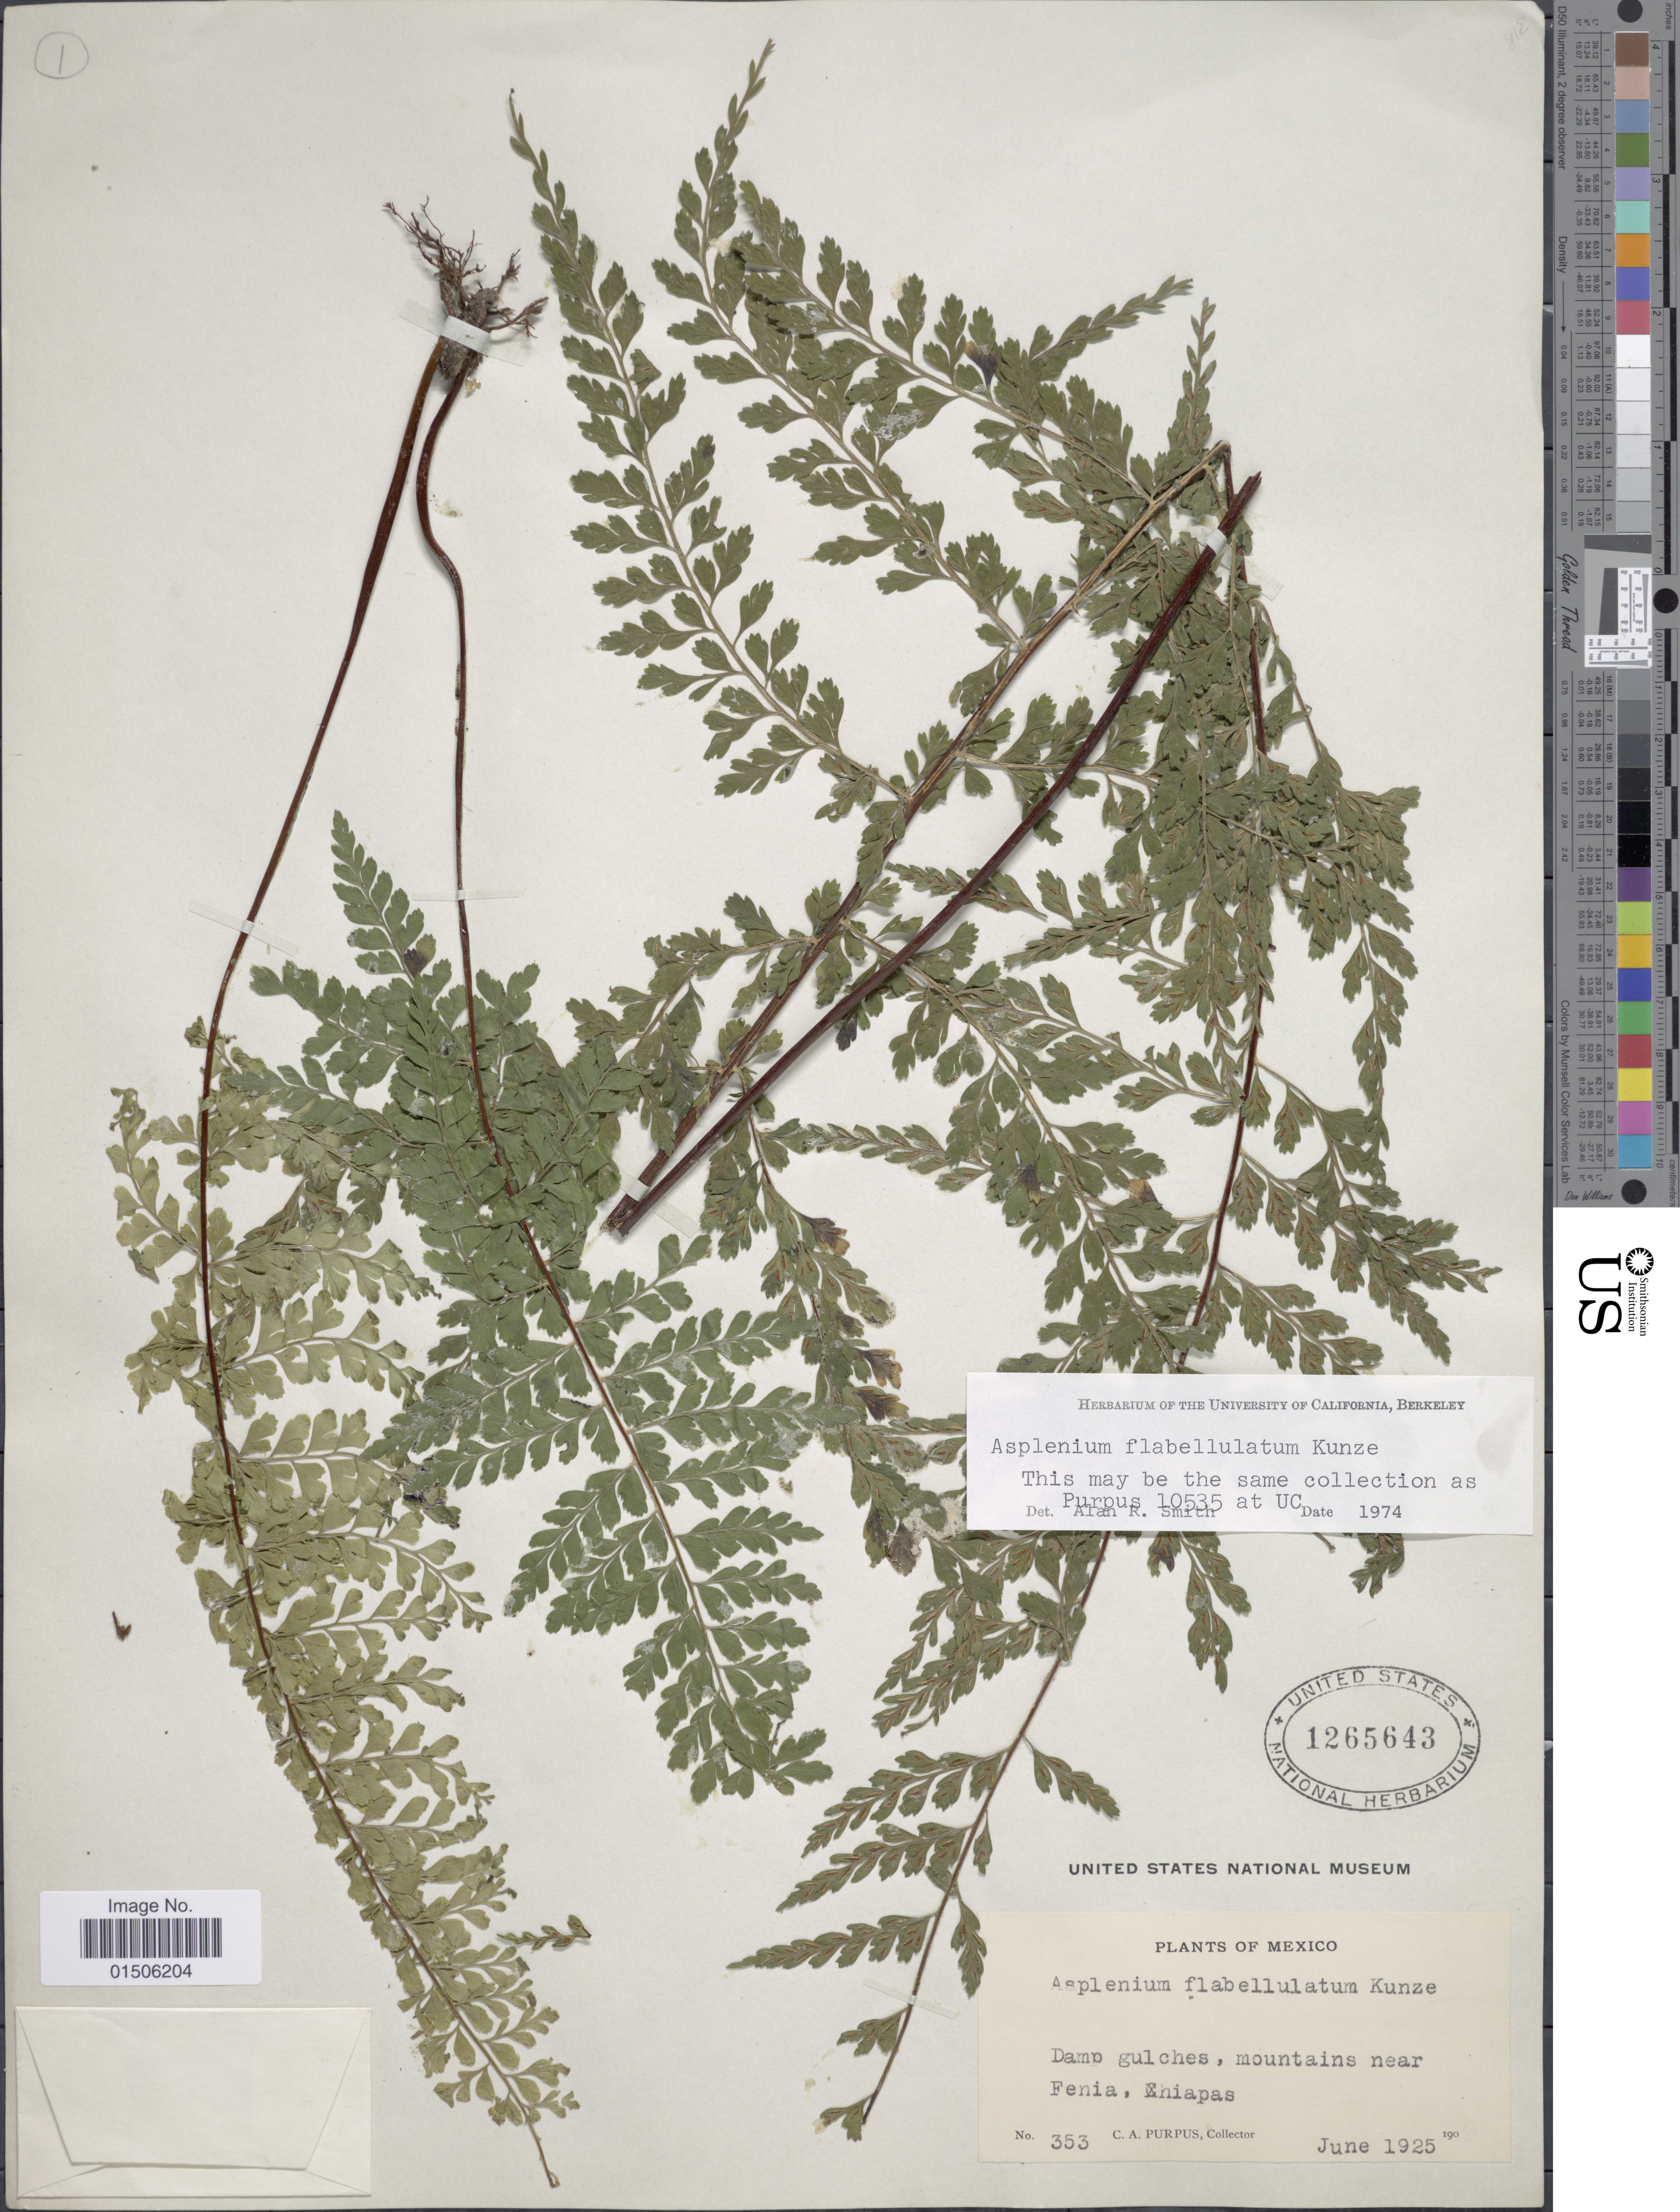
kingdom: Plantae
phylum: Tracheophyta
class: Polypodiopsida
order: Polypodiales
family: Aspleniaceae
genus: Asplenium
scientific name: Asplenium flabellulatum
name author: Kunze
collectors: C. A. Purpus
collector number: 353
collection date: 1925-06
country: Mexico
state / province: Chiapas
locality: Damp gulches, mountains near Fenia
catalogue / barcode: US 1265643